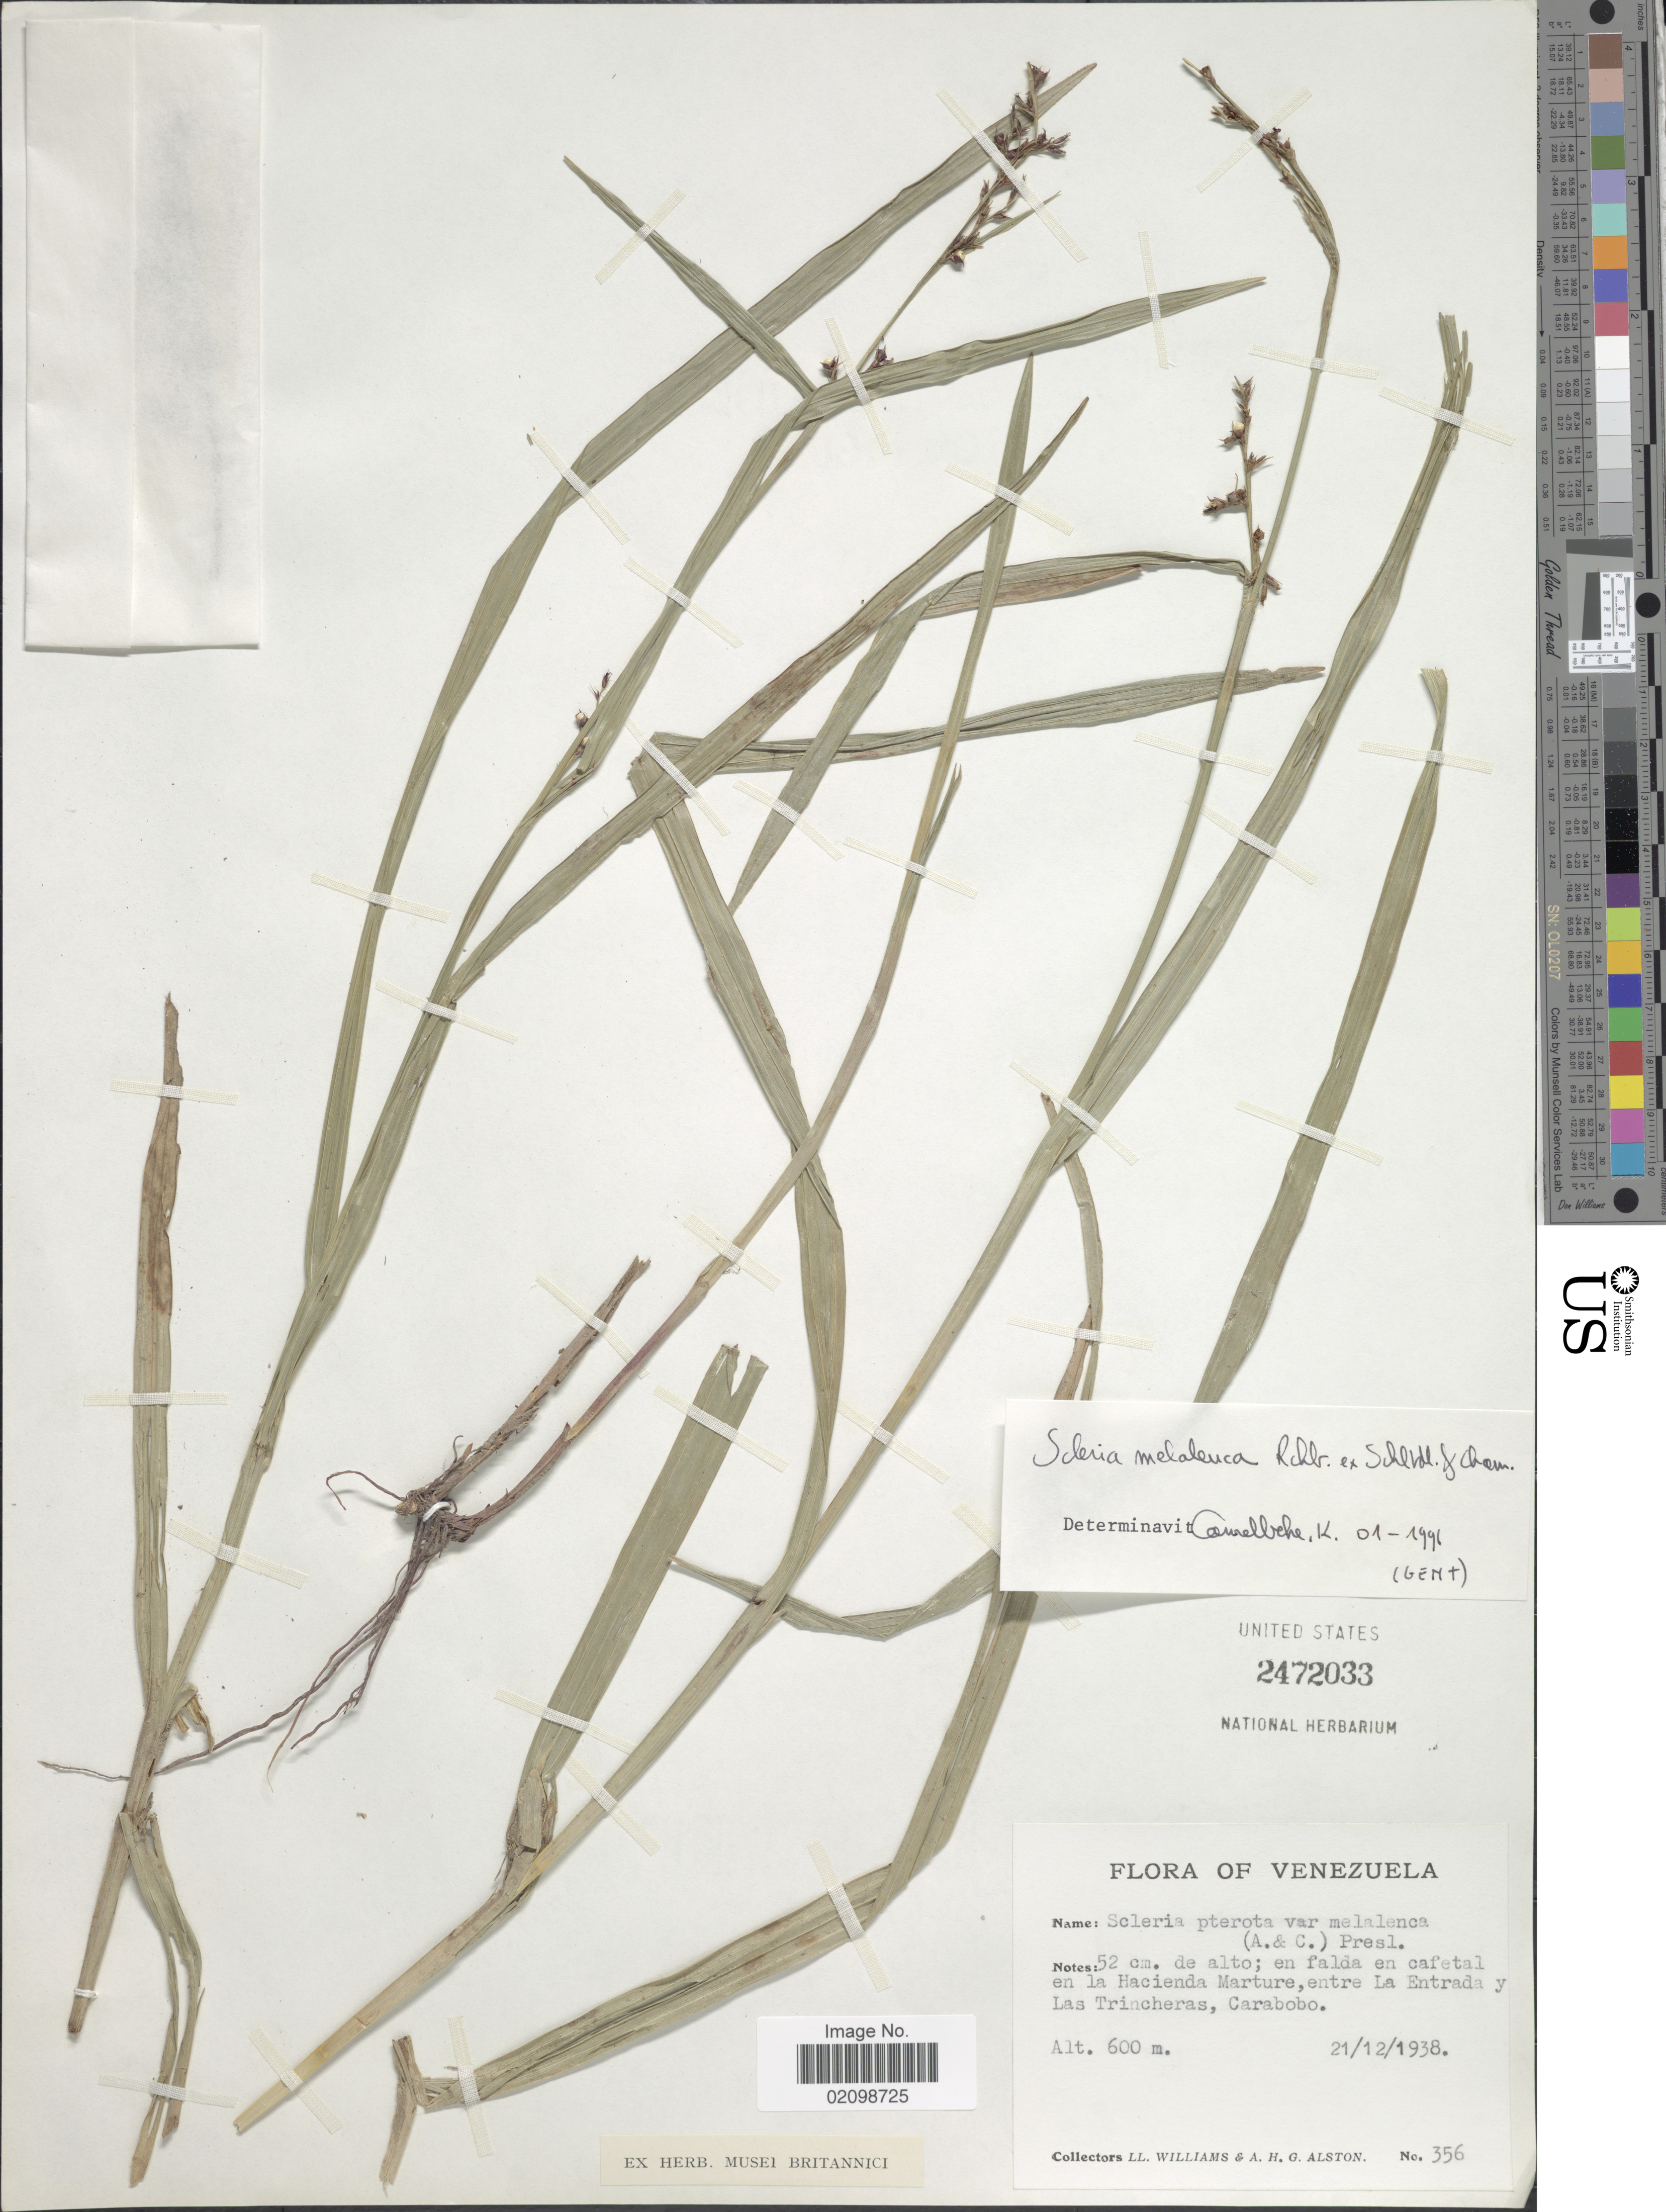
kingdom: Plantae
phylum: Tracheophyta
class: Liliopsida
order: Poales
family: Cyperaceae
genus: Scleria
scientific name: Scleria gaertneri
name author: Raddi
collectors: Ll. Williams & A. H. Alston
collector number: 356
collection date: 1938-12-21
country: Venezuela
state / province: Carabobo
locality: En falda en cafetal en la Hacienda Marture entre La Entrada y Las Trincheras, Carabobo.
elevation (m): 600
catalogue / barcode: US 2472033